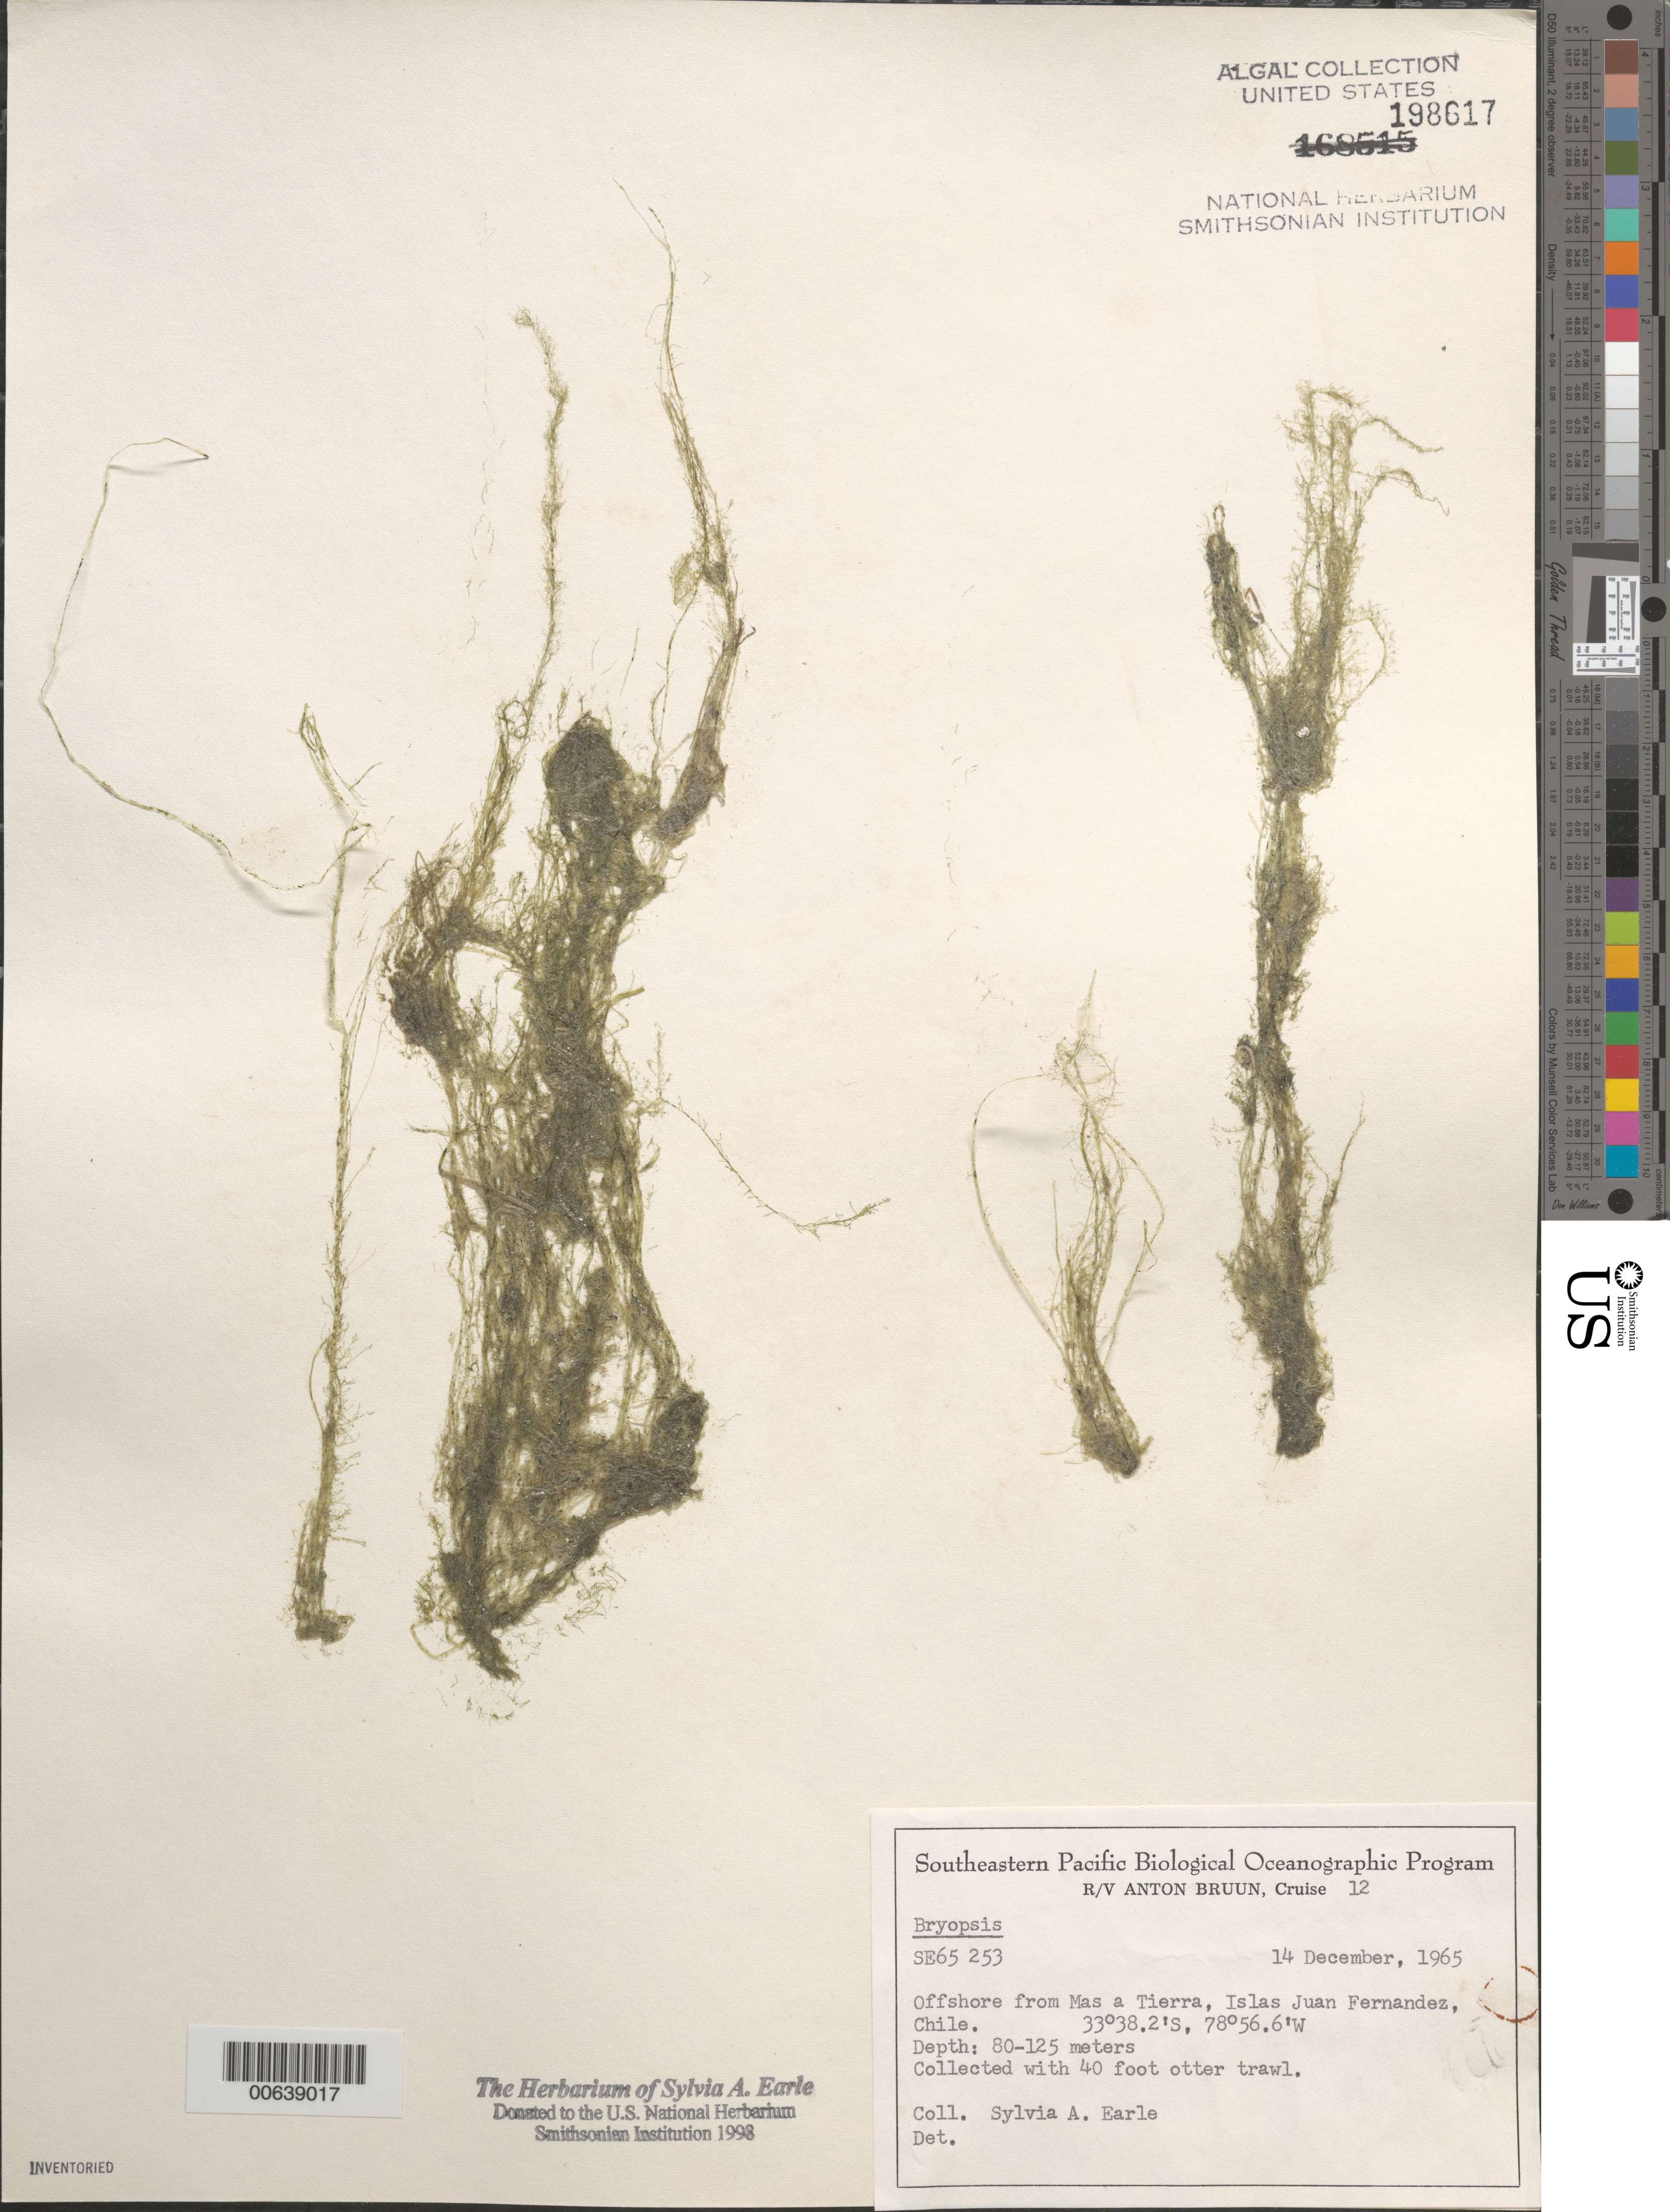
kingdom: Plantae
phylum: Chlorophyta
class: Ulvophyceae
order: Bryopsidales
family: Bryopsidaceae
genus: Bryopsis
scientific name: Bryopsis sp.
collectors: S. A. Earle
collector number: SE 65253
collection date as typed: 14 Dec 1965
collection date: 1965-12-14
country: Chile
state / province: Valparaíso (V)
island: Isla Más a Tierra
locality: Off Más a Tierra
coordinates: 33 38.2' S, 78 56.6' W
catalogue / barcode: US 198617